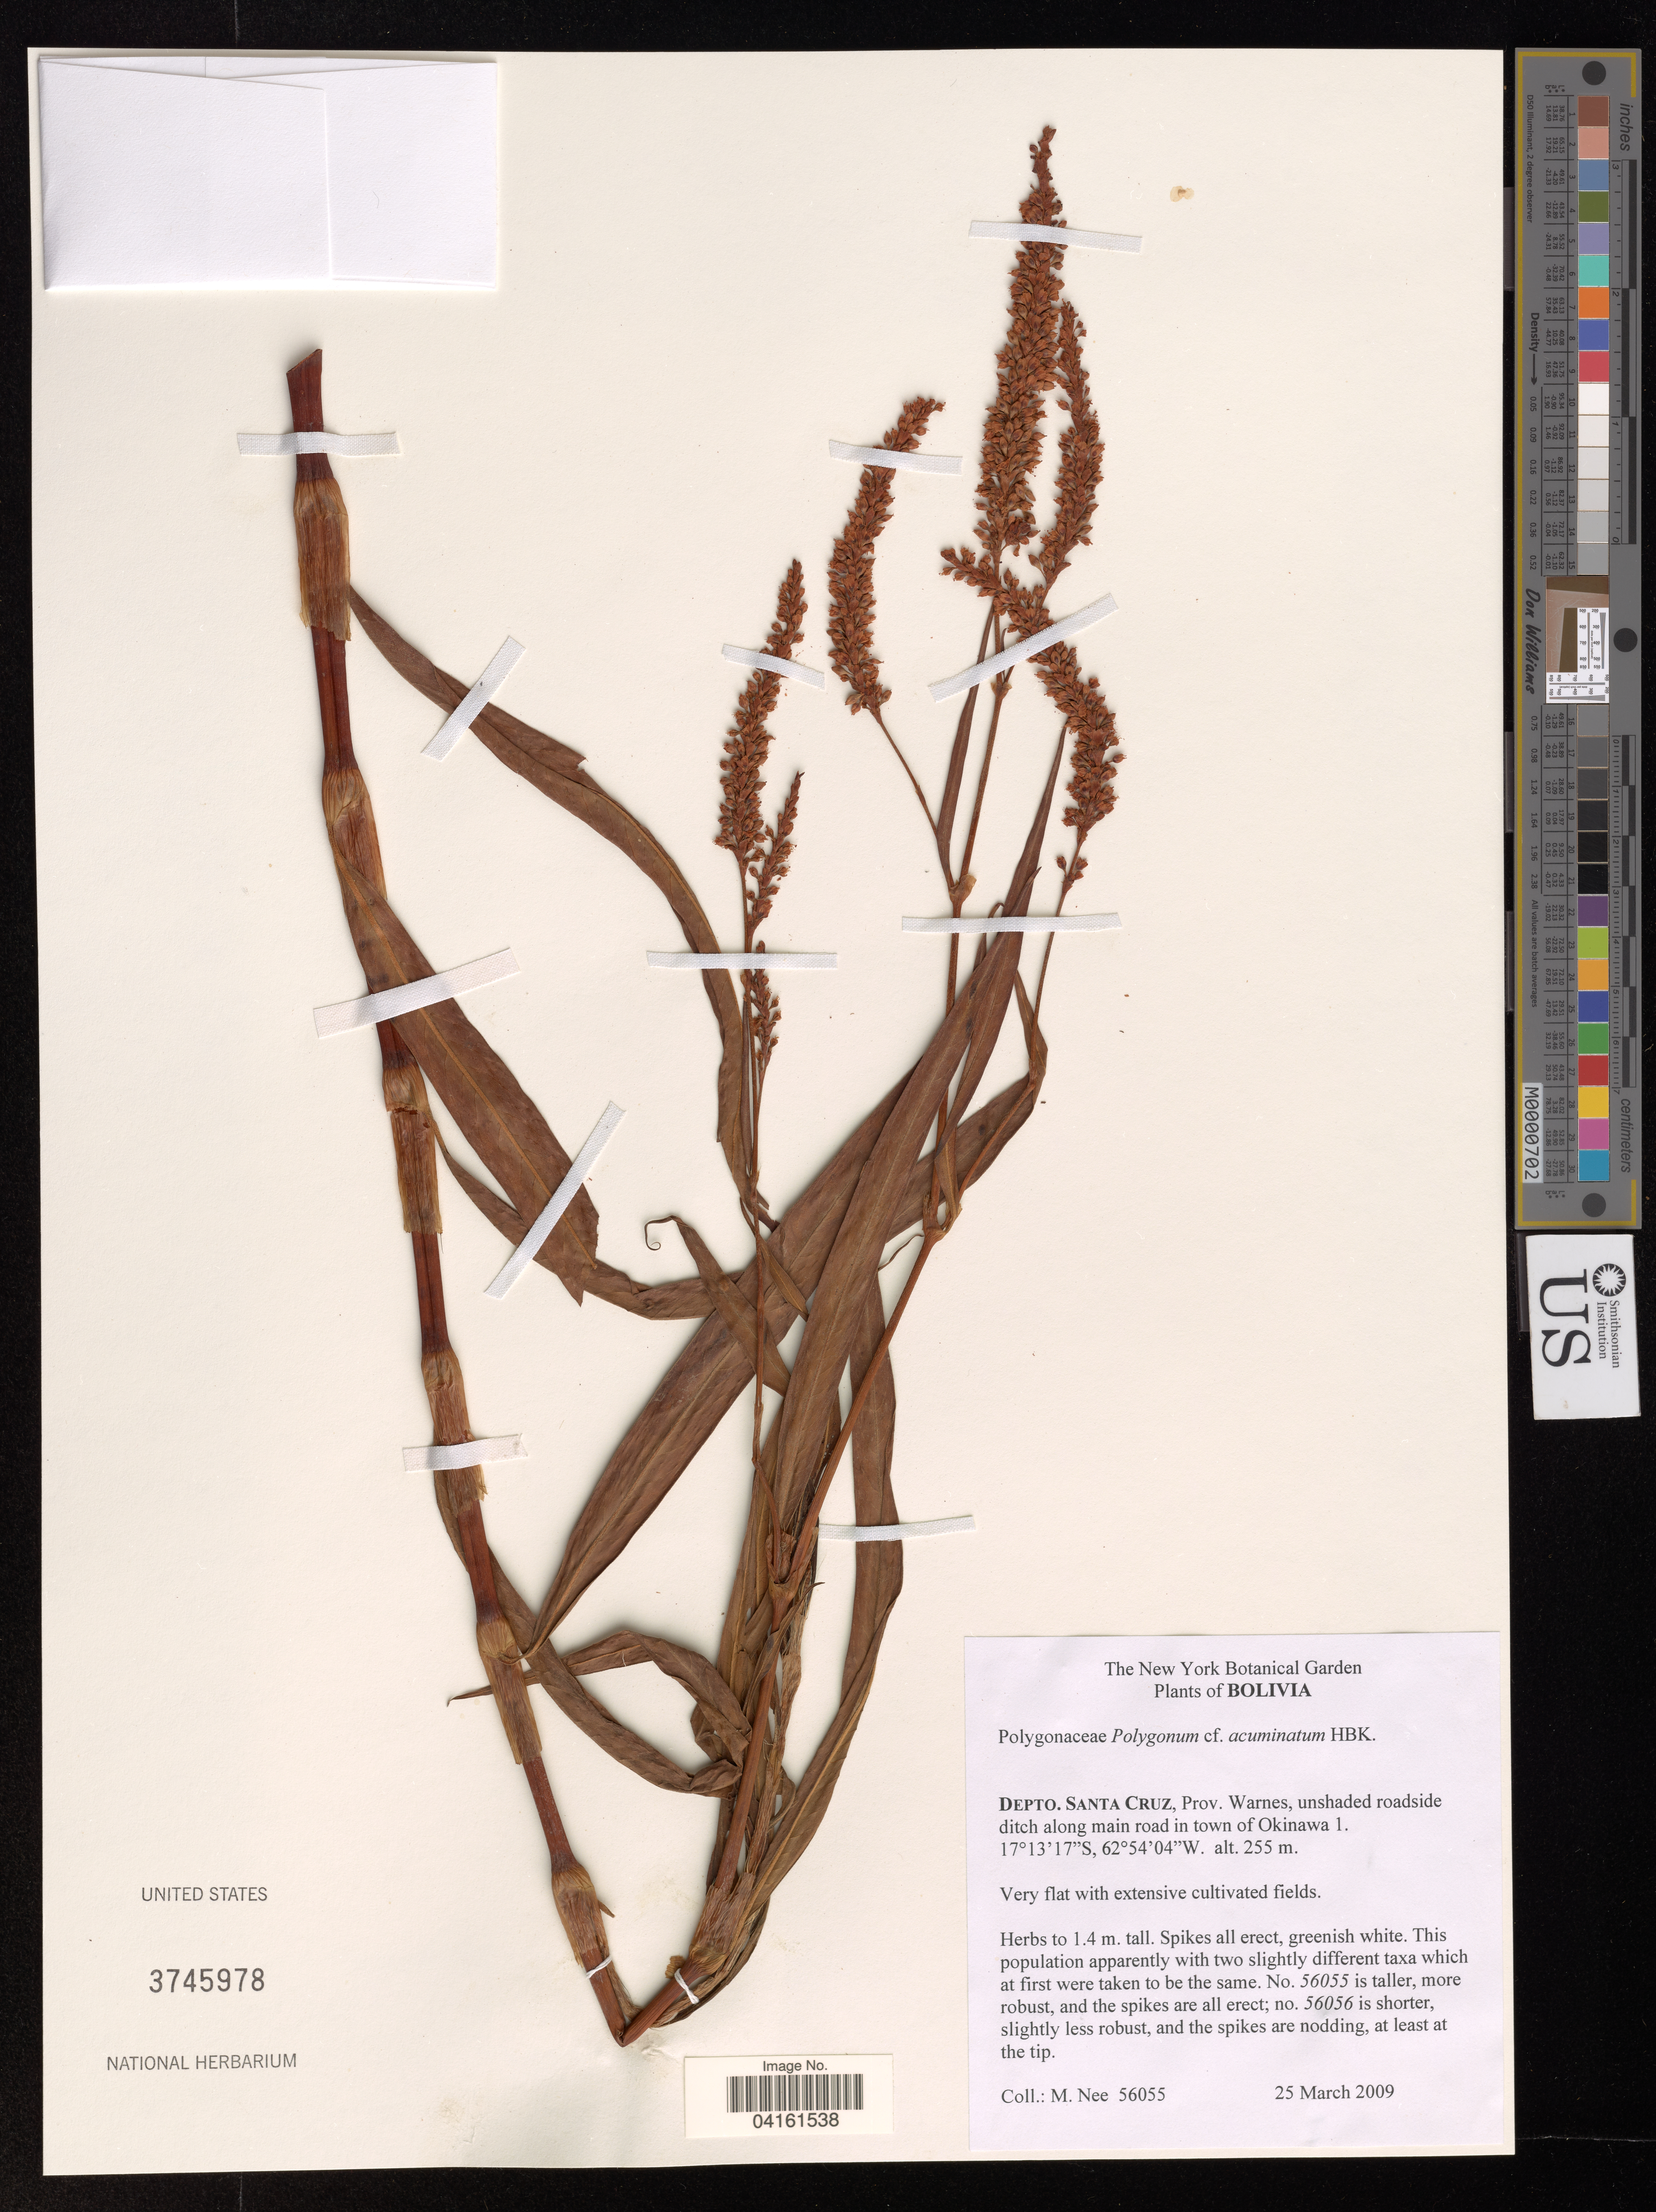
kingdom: Plantae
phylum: Tracheophyta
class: Magnoliopsida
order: Caryophyllales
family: Polygonaceae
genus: Persicaria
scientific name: Persicaria sp.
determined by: Atha, D. E.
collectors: M. Nee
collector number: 56055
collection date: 2009-03-25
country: Bolivia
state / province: Santa Cruz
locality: Prov. Warnes, unshaded roadside ditch along main road in town of Okinawa 1.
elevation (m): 255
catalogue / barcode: US 3745978